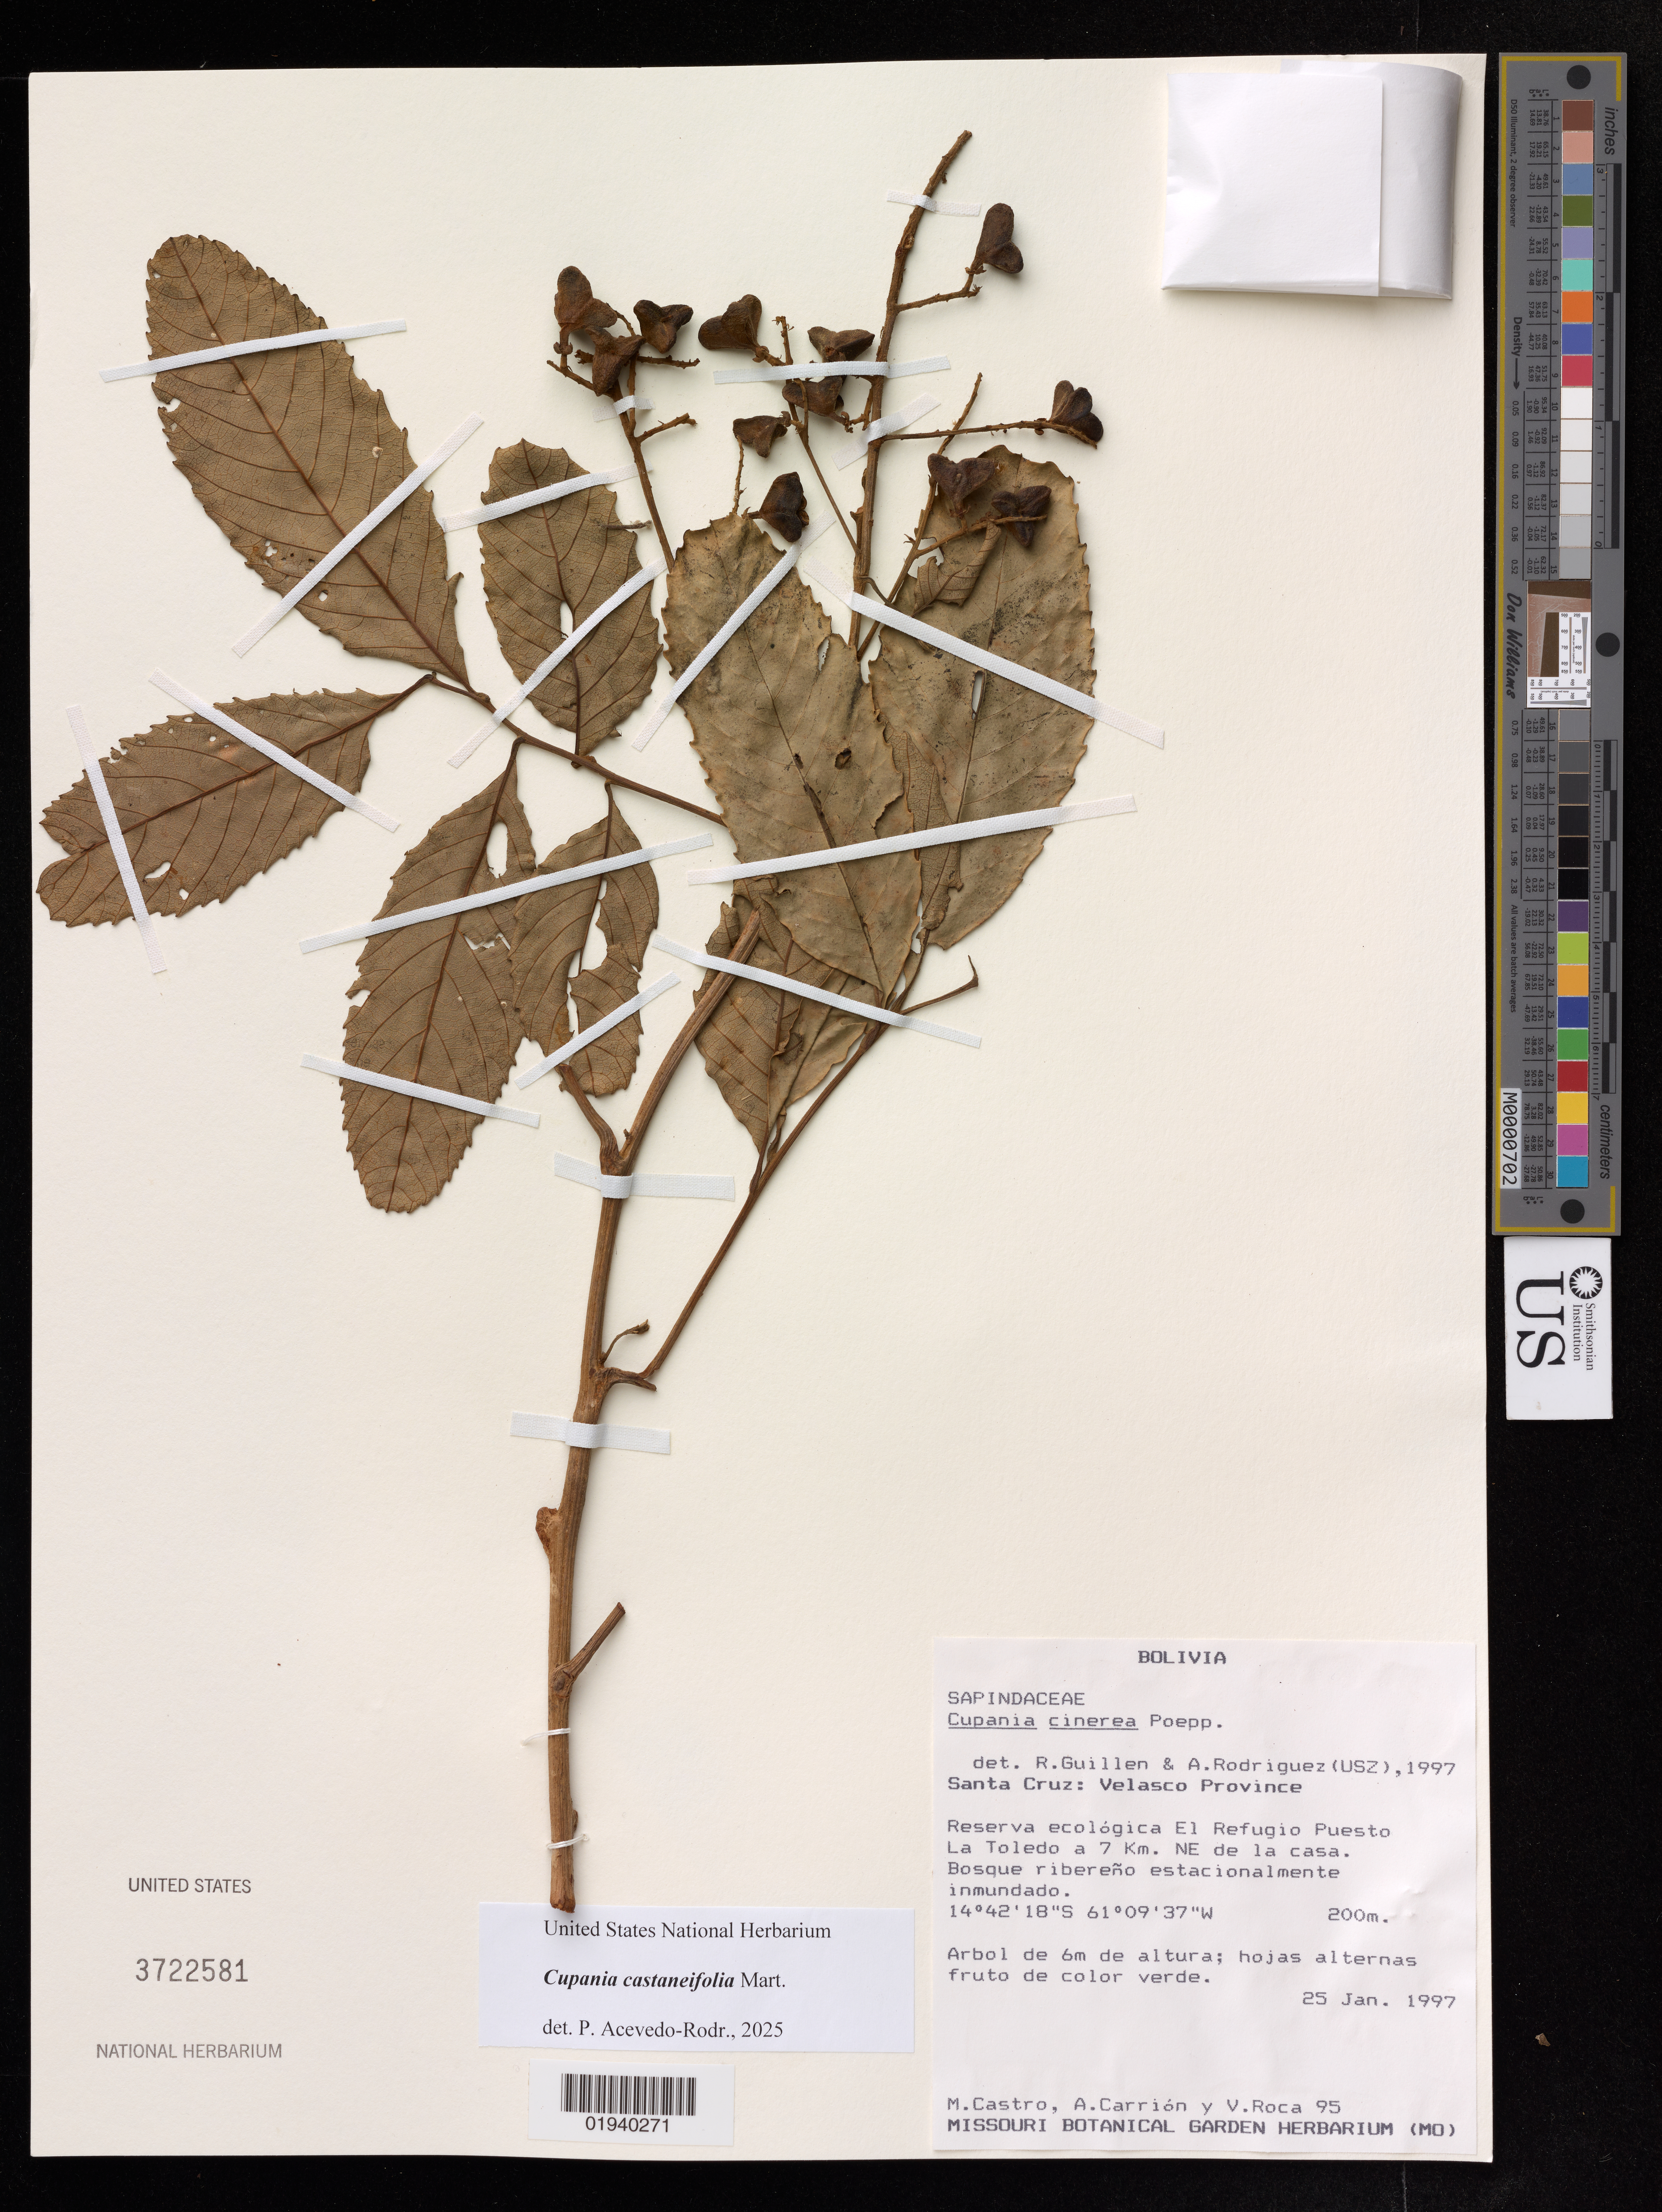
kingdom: Plantae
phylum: Tracheophyta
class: Magnoliopsida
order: Sapindales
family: Sapindaceae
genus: Cupania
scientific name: Cupania castaneifolia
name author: Mart.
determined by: Acevedo-Rodriguez, P., (US), Smithsonian Institution - National Museum of Natural History (UNITED STATES)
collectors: M. Castro, A. Carrión & V. Roca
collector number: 95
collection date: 1997-01-25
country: Bolivia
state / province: Santa Cruz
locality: Velasco Province. Reserva Ecológica El Refugio, puesto La Toledo a 7 km NE de la casa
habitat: Bosque ribereño estacionalmente inmundado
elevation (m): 200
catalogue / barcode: US 3722581